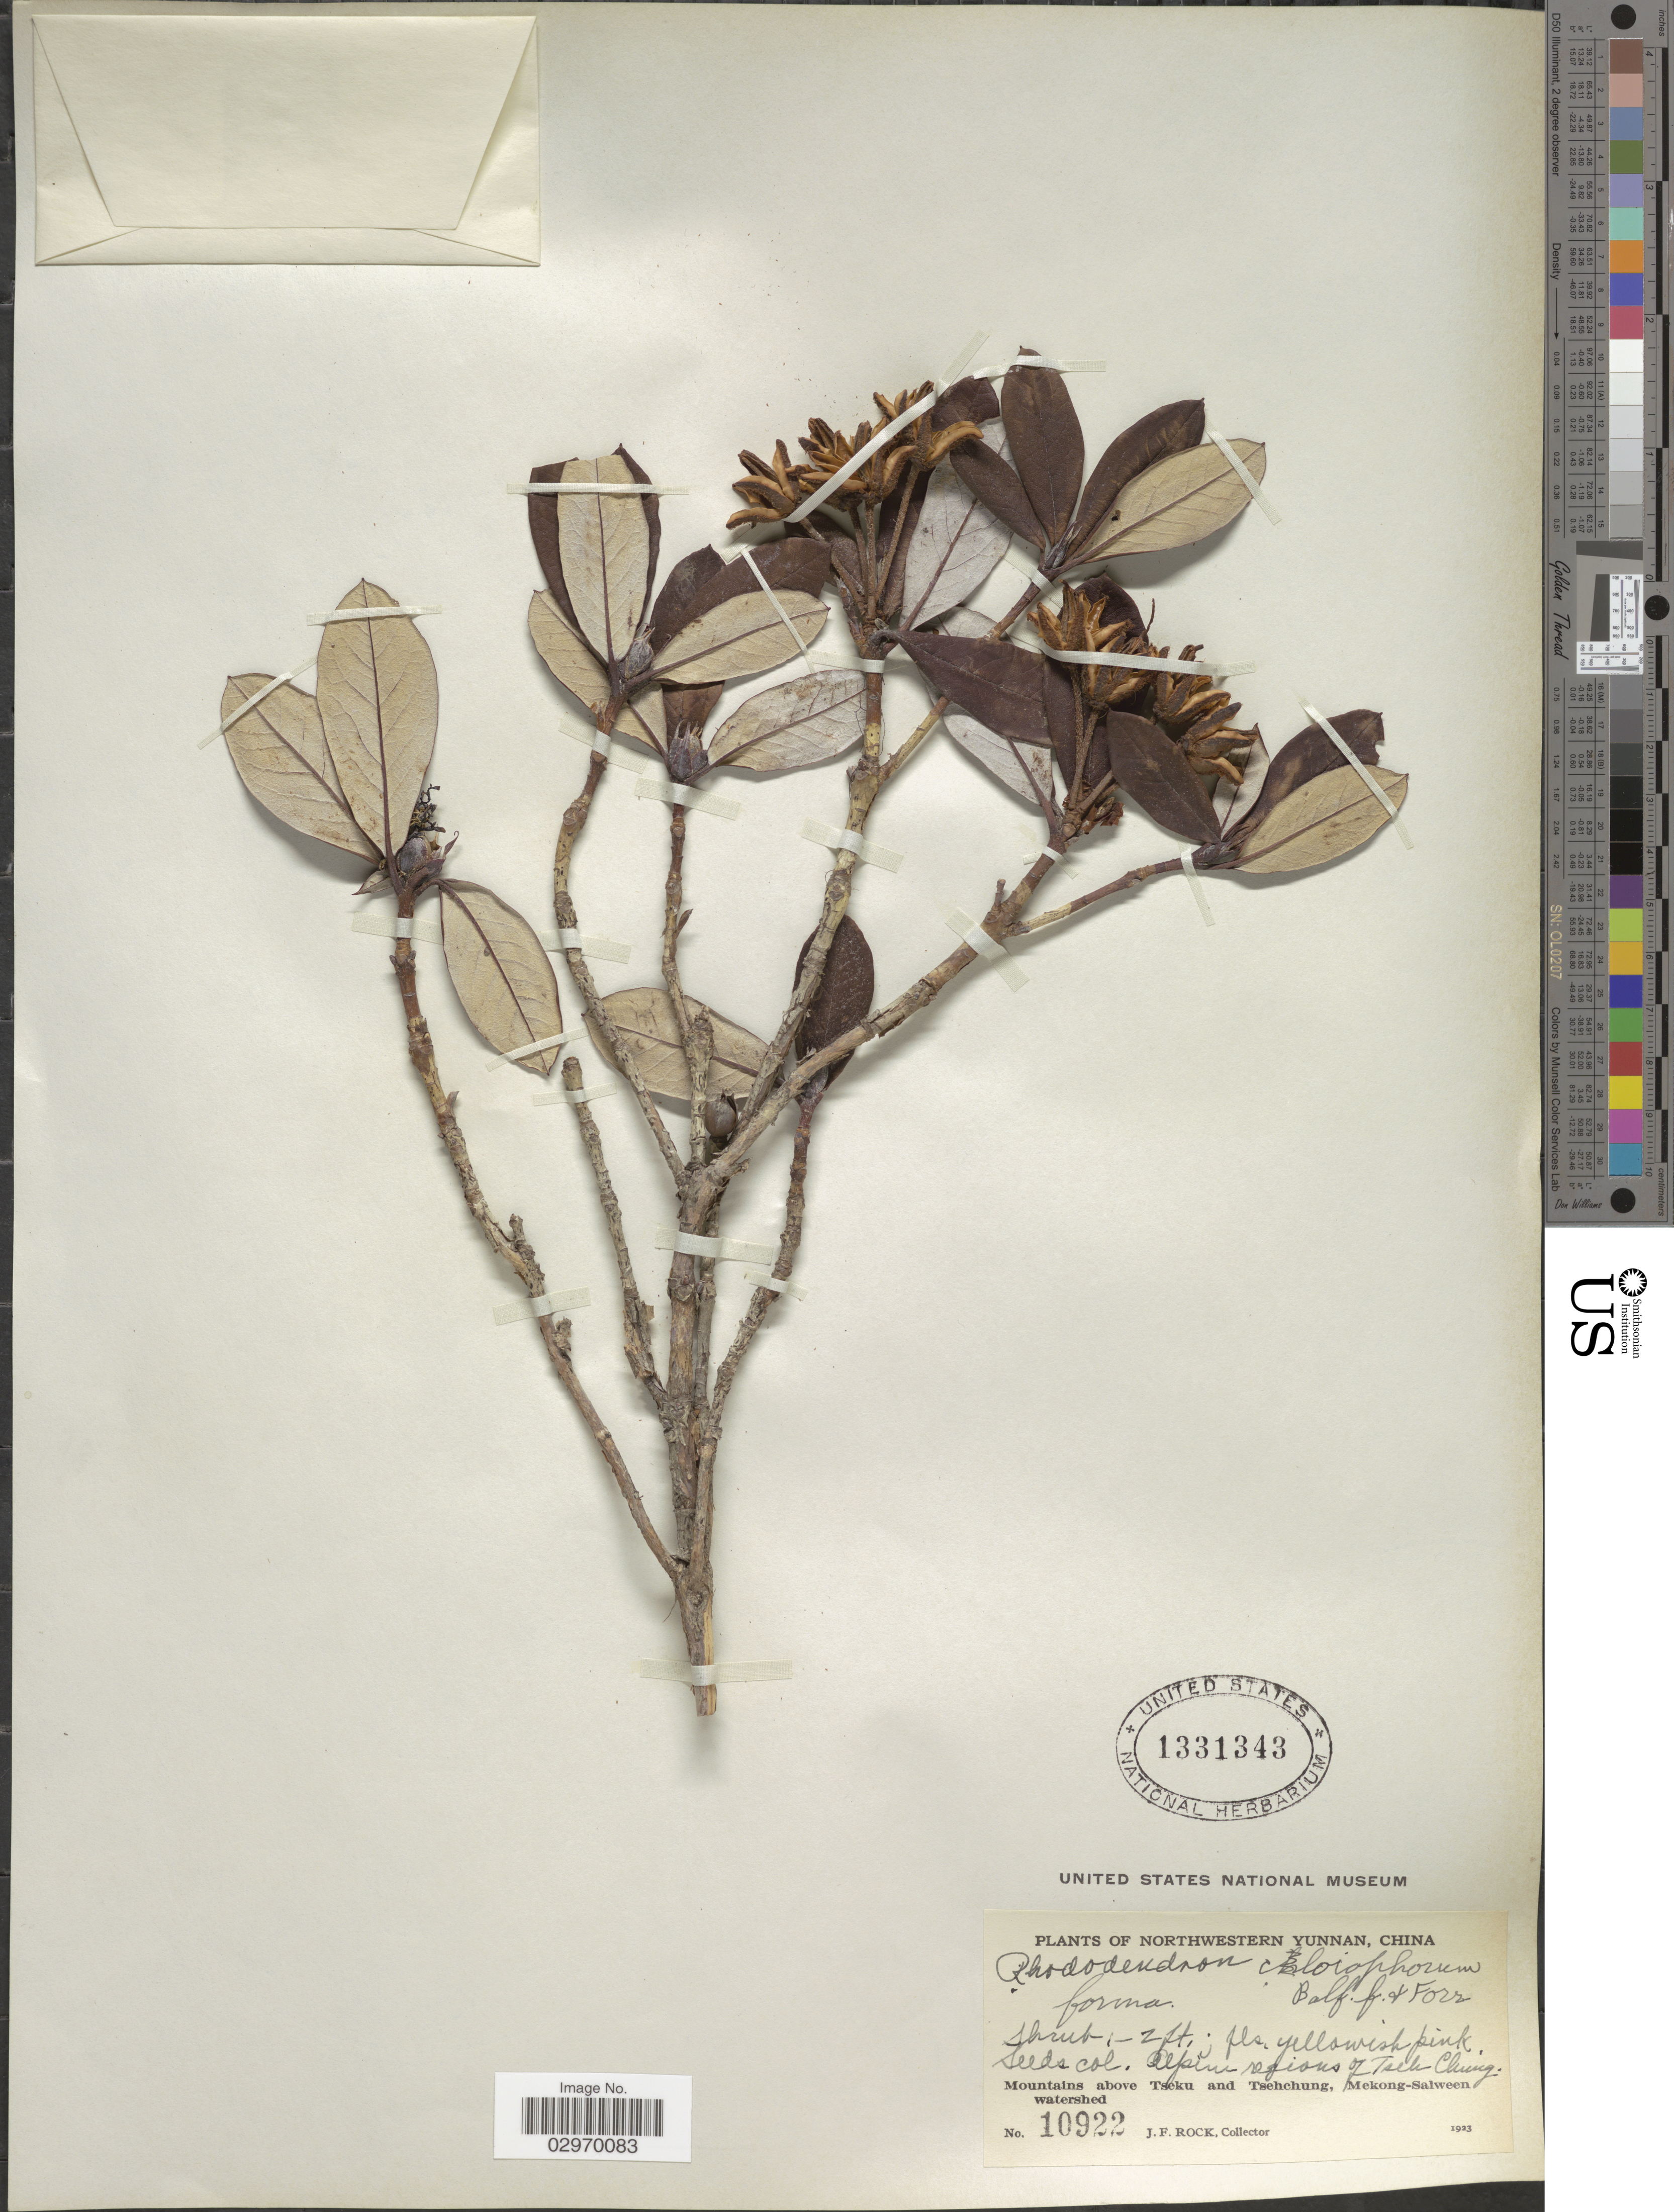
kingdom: Plantae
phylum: Tracheophyta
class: Magnoliopsida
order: Ericales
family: Ericaceae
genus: Rhododendron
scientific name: Rhododendron cloiophorum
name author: Balf. f. & Forrest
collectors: J. Rock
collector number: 10922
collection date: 1923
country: China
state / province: Yunnan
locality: Northwestern Yunnan. Alpine regions of Tseh Chung. Mountains above Tseku and Tsehchung, Mekong-Salween watershed.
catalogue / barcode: US 1331343